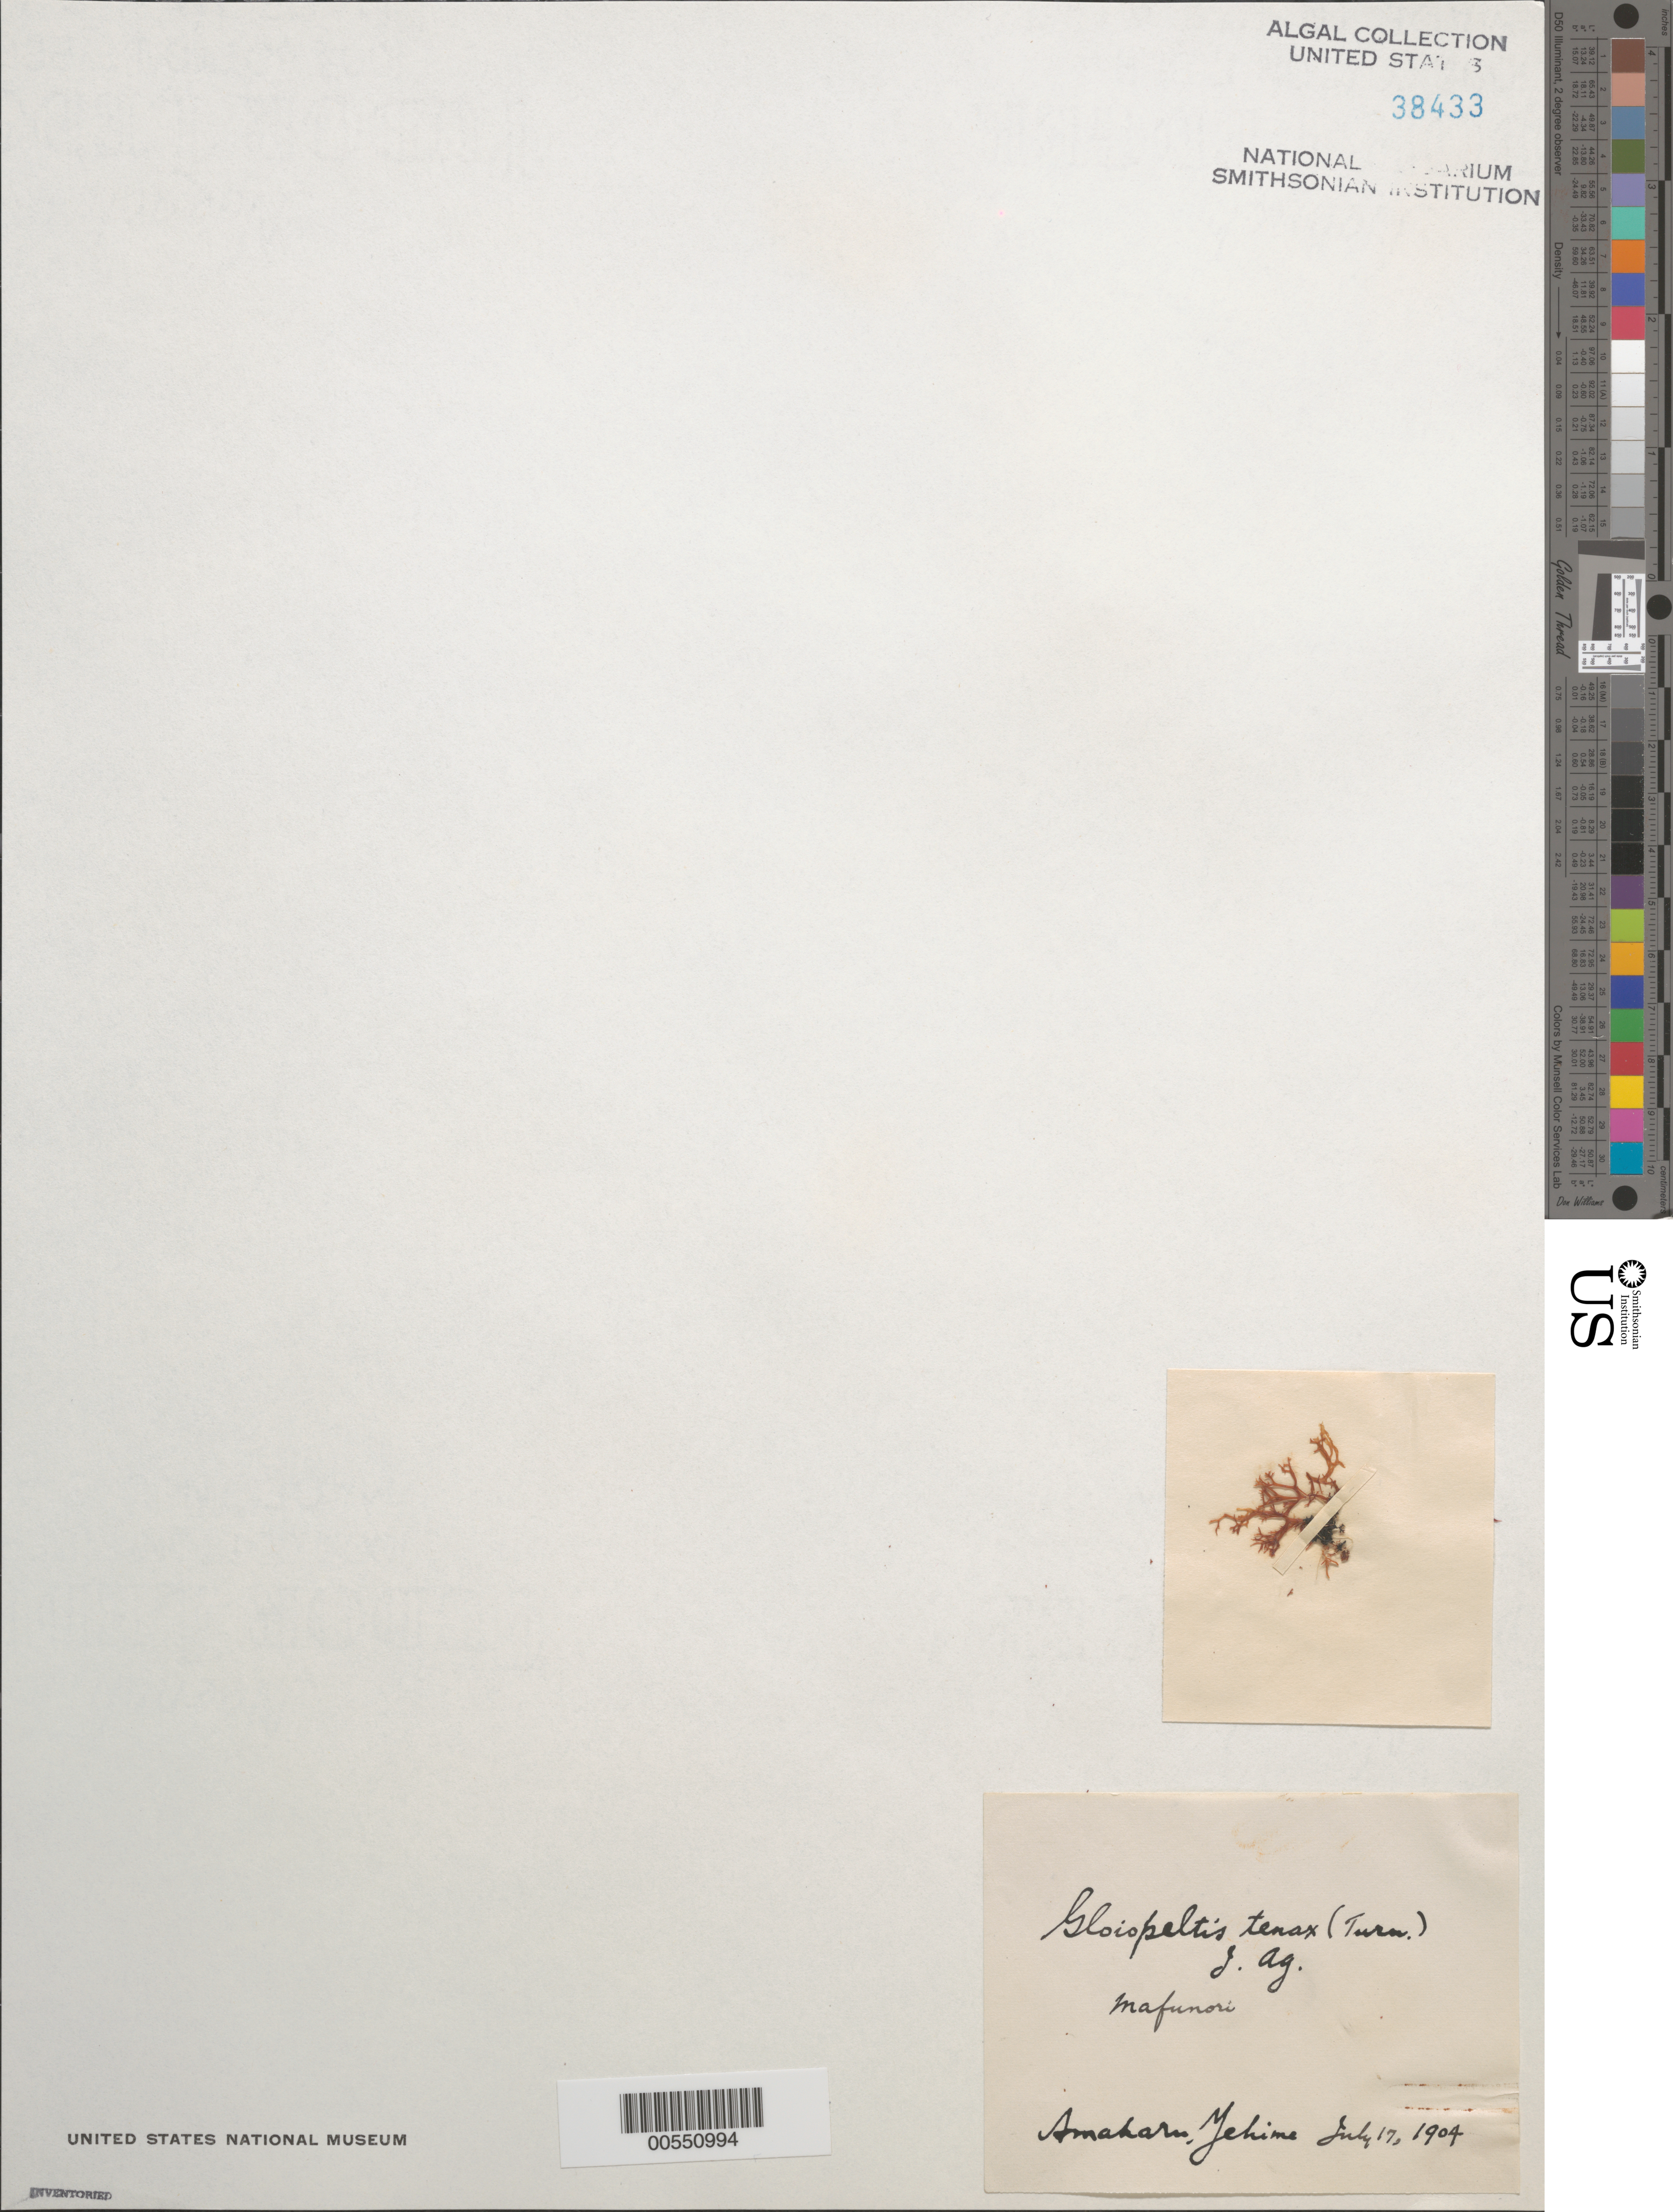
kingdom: Plantae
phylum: Rhodophyta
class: Florideophyceae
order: Gigartinales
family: Endocladiaceae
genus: Gloiopeltis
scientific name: Gloiopeltis tenax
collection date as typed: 17 Jul 1904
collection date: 1904-07-17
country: Japan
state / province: Ehime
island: Shikoku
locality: Amaharu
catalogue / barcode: US 38433